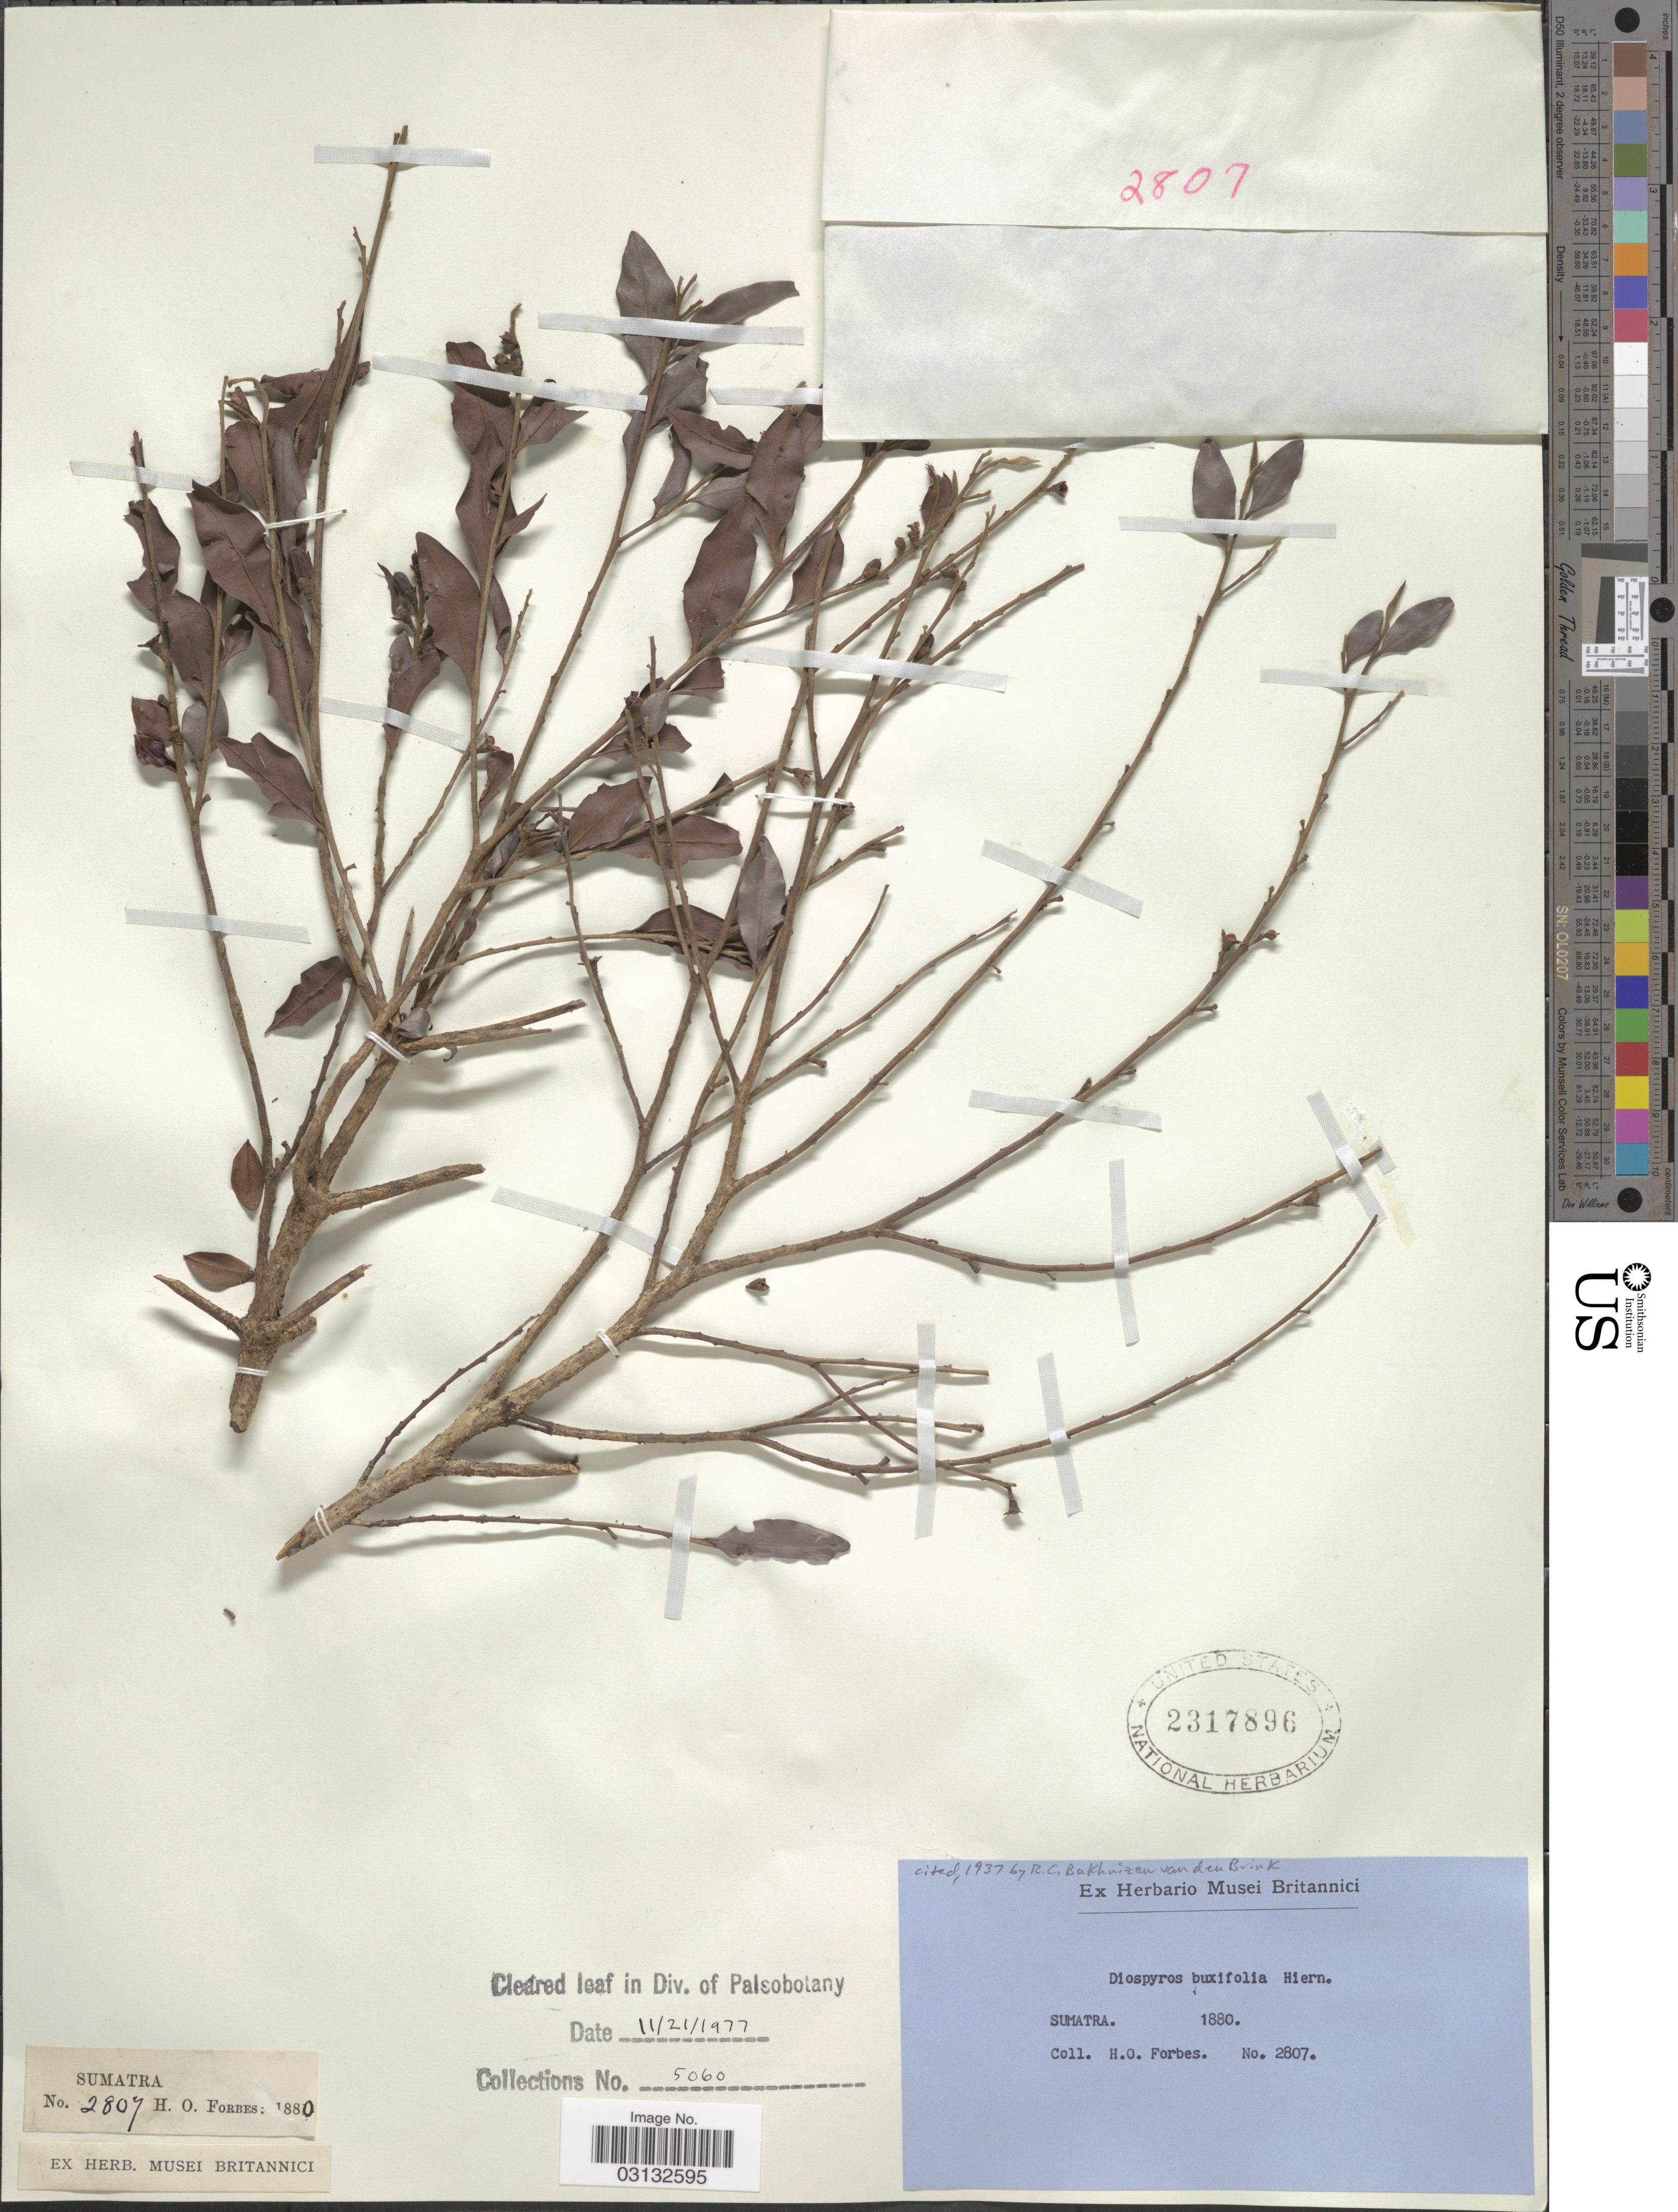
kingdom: Plantae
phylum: Tracheophyta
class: Magnoliopsida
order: Ericales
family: Ebenaceae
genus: Diospyros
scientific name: Diospyros buxifolia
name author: (Blume) Hiern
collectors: H. O. Forbes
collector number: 2807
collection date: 1880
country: Indonesia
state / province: Sumatra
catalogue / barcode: US 2317896